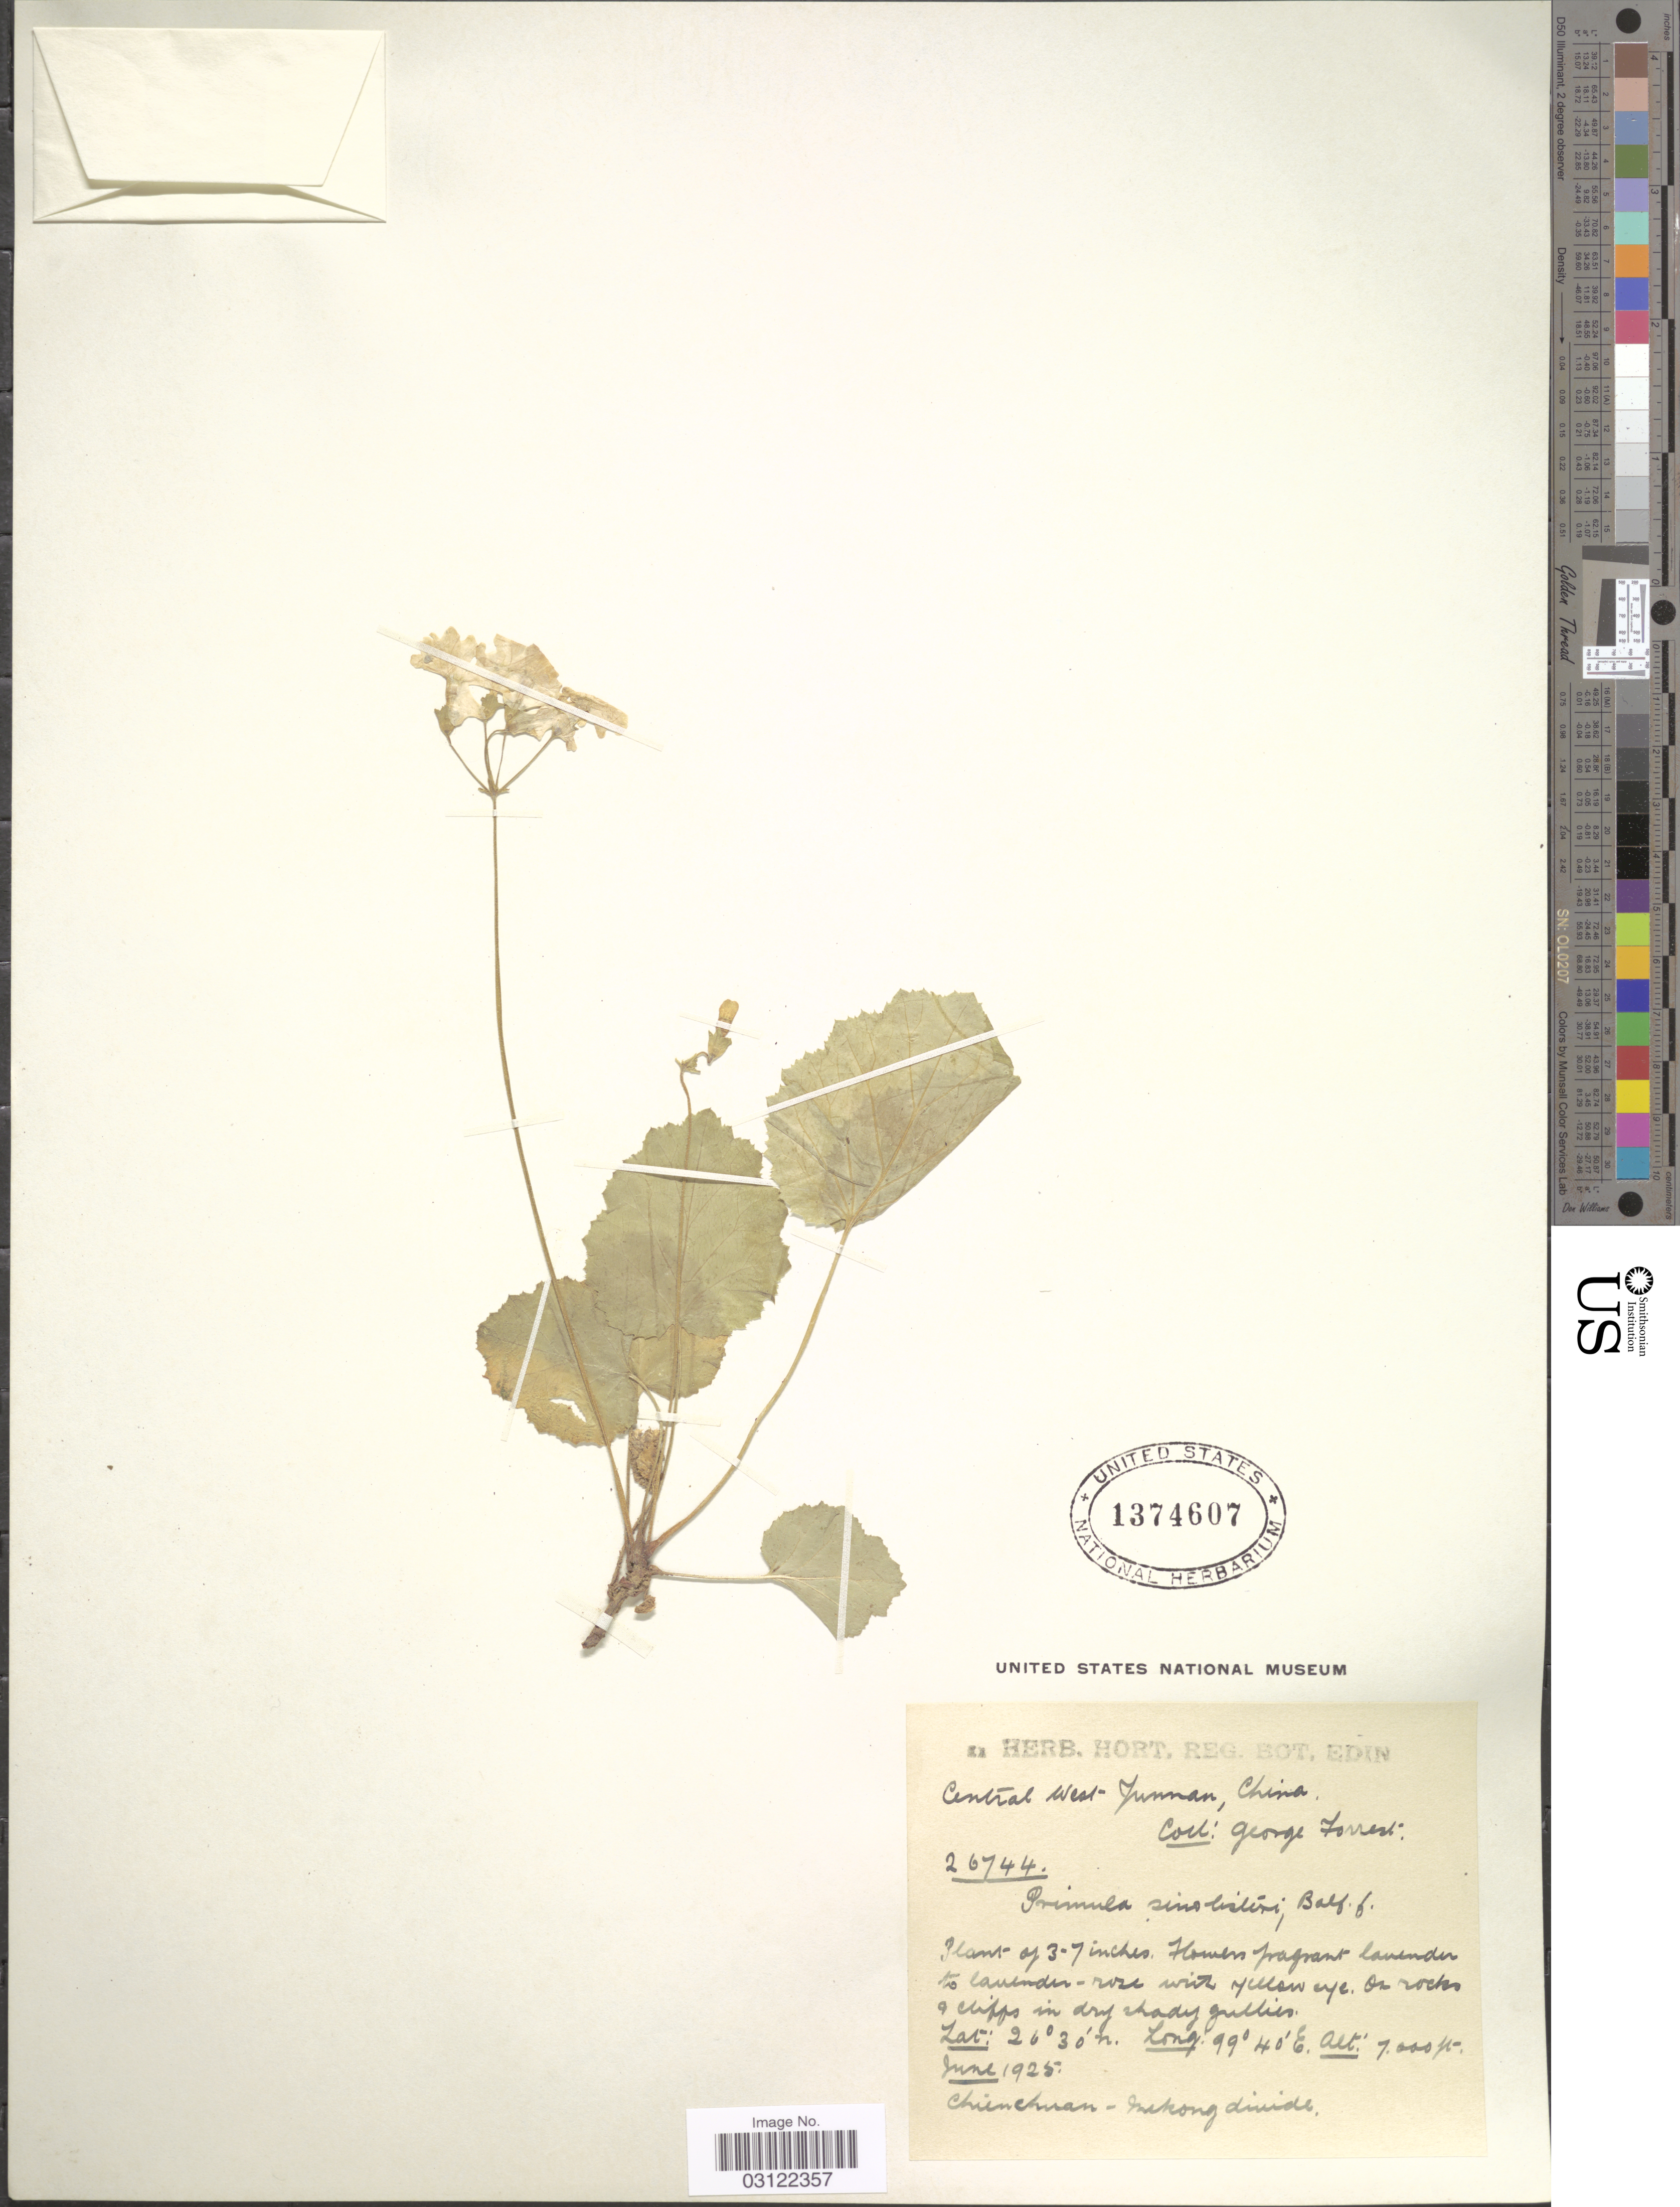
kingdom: Plantae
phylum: Tracheophyta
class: Magnoliopsida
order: Ericales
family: Primulaceae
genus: Primula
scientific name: Primula sinolisteri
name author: Balf. f.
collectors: G. Forrest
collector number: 26744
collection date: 1925-06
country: China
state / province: Yunnan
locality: Central West Yunnan. Chienchuan-Mekong divide.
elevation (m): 2134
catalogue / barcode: US 1374607